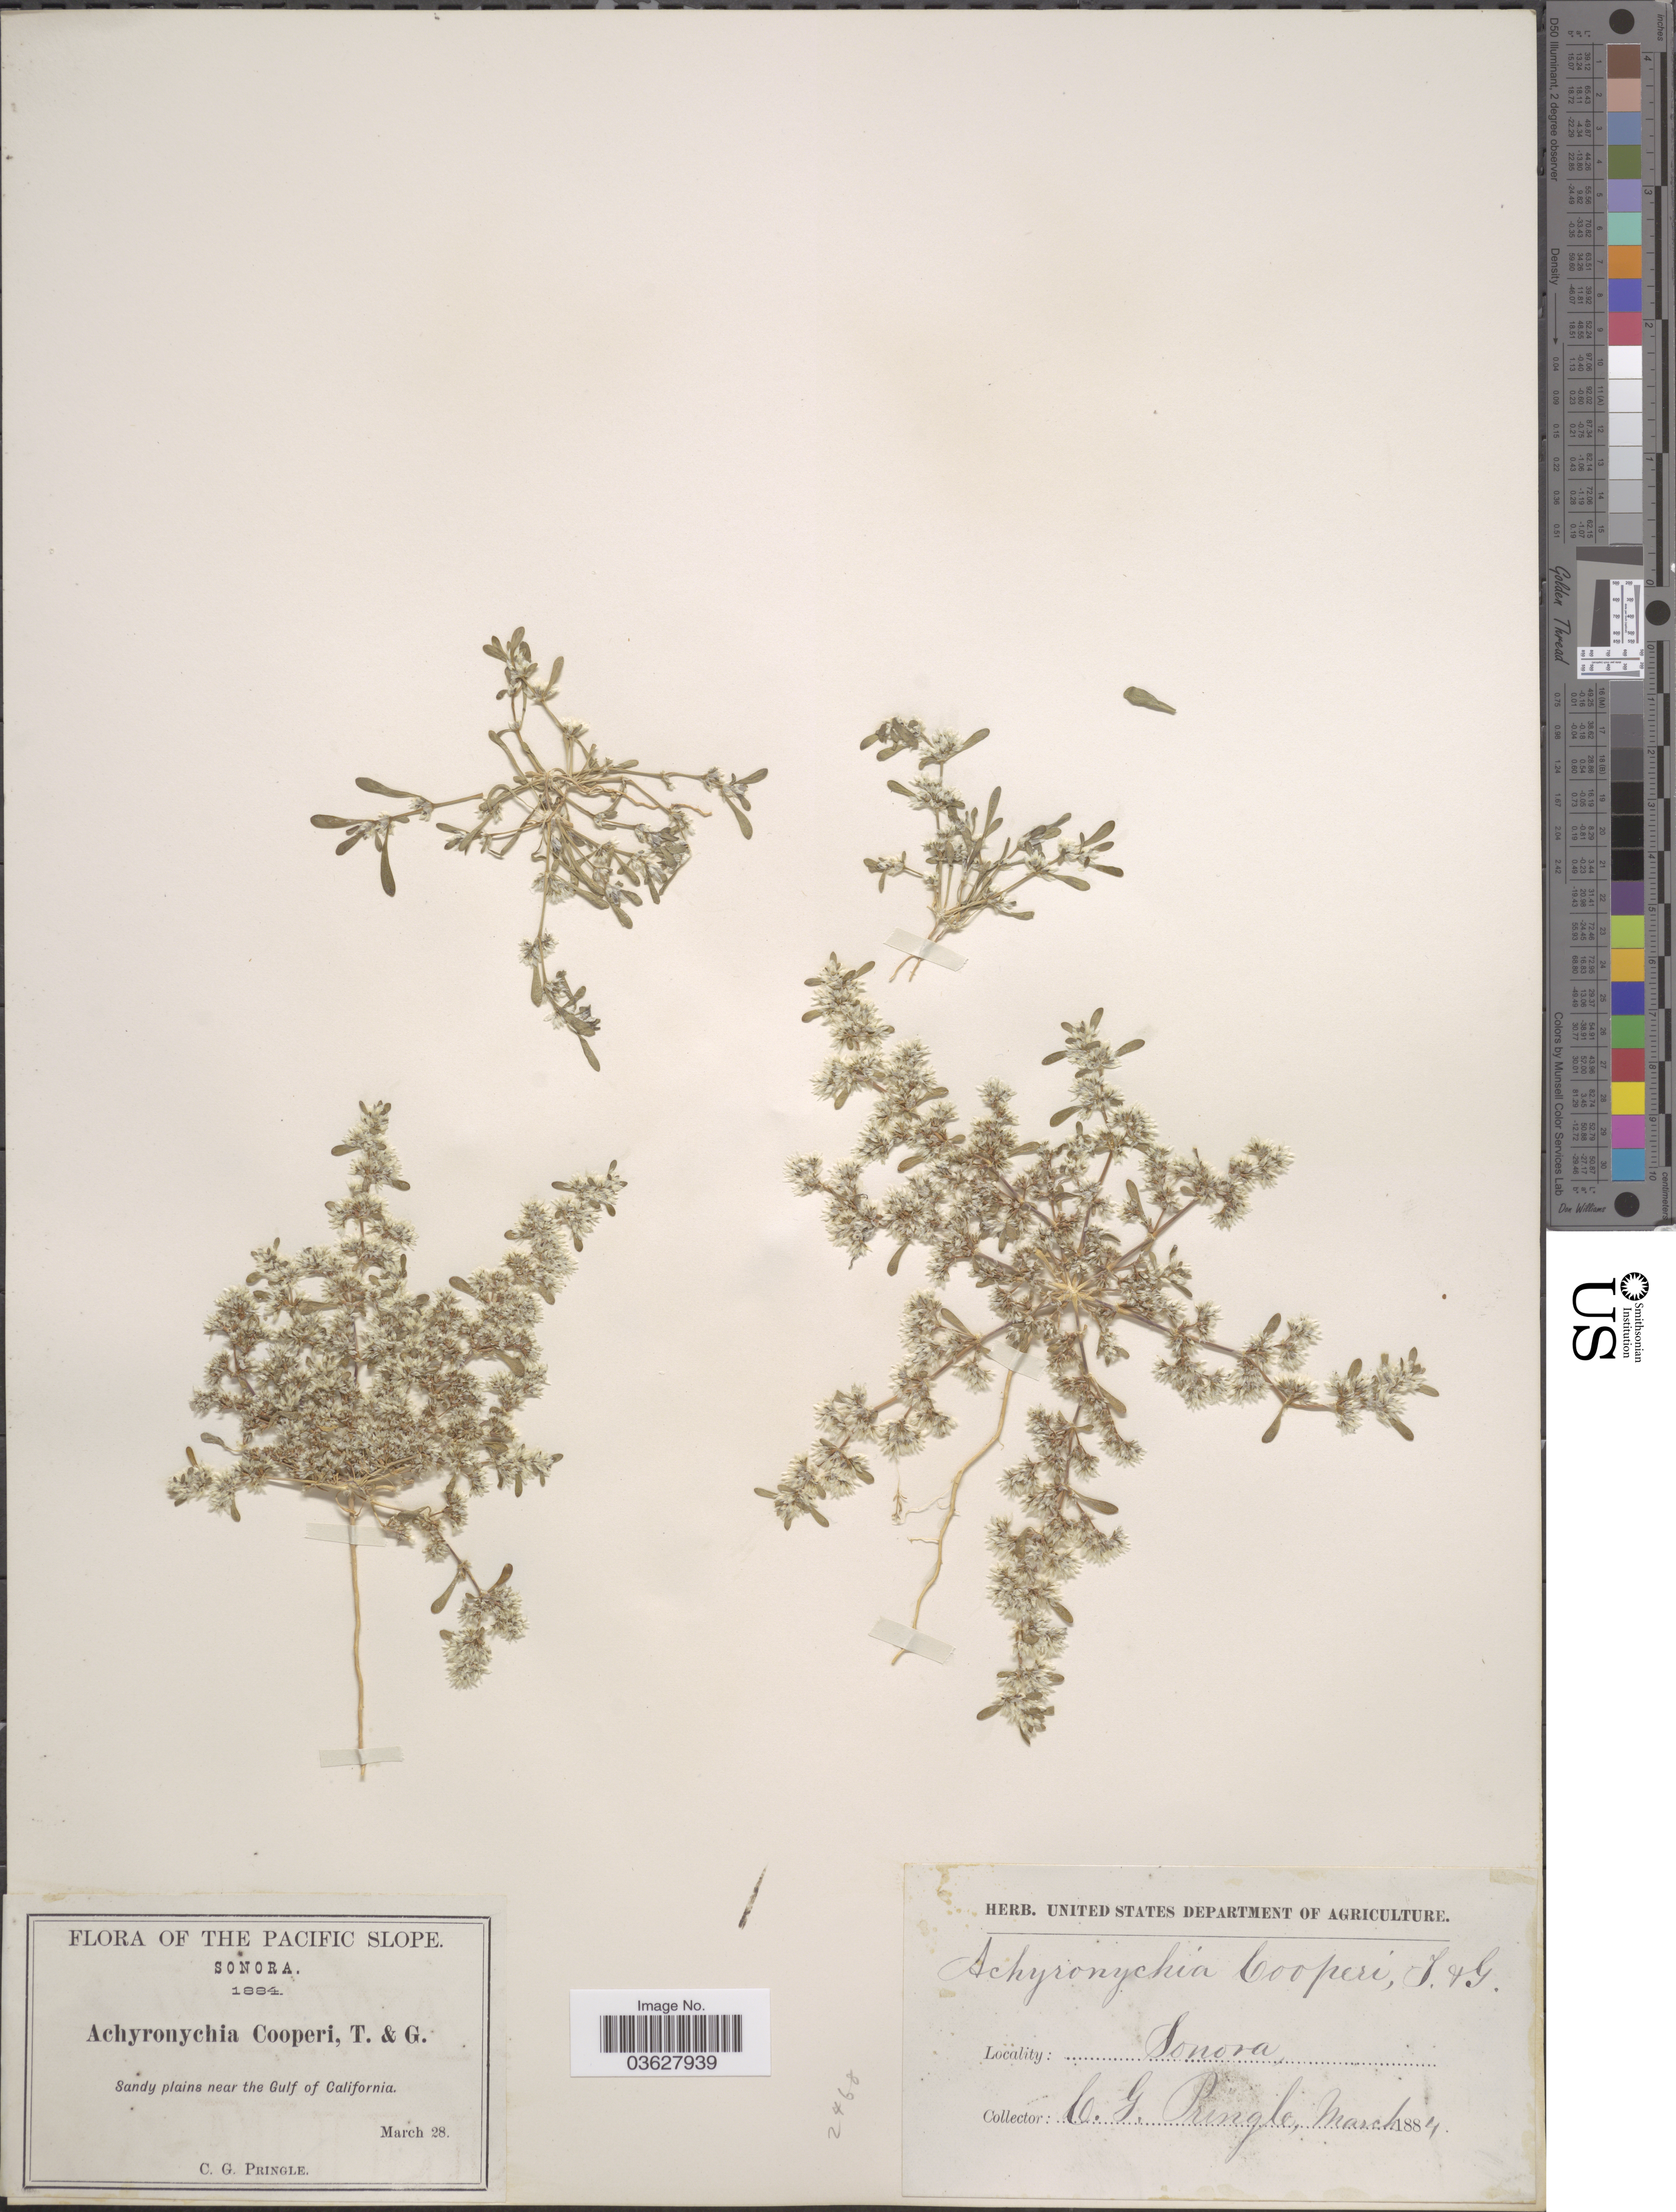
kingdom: Plantae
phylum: Tracheophyta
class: Magnoliopsida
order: Caryophyllales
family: Caryophyllaceae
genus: Achyronychia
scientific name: Achyronychia cooperi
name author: A. Gray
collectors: C. G. Pringle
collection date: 1884-03-28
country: Mexico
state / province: Sonora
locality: The Pacific Slope. Sandy plains near the Gulf of California.